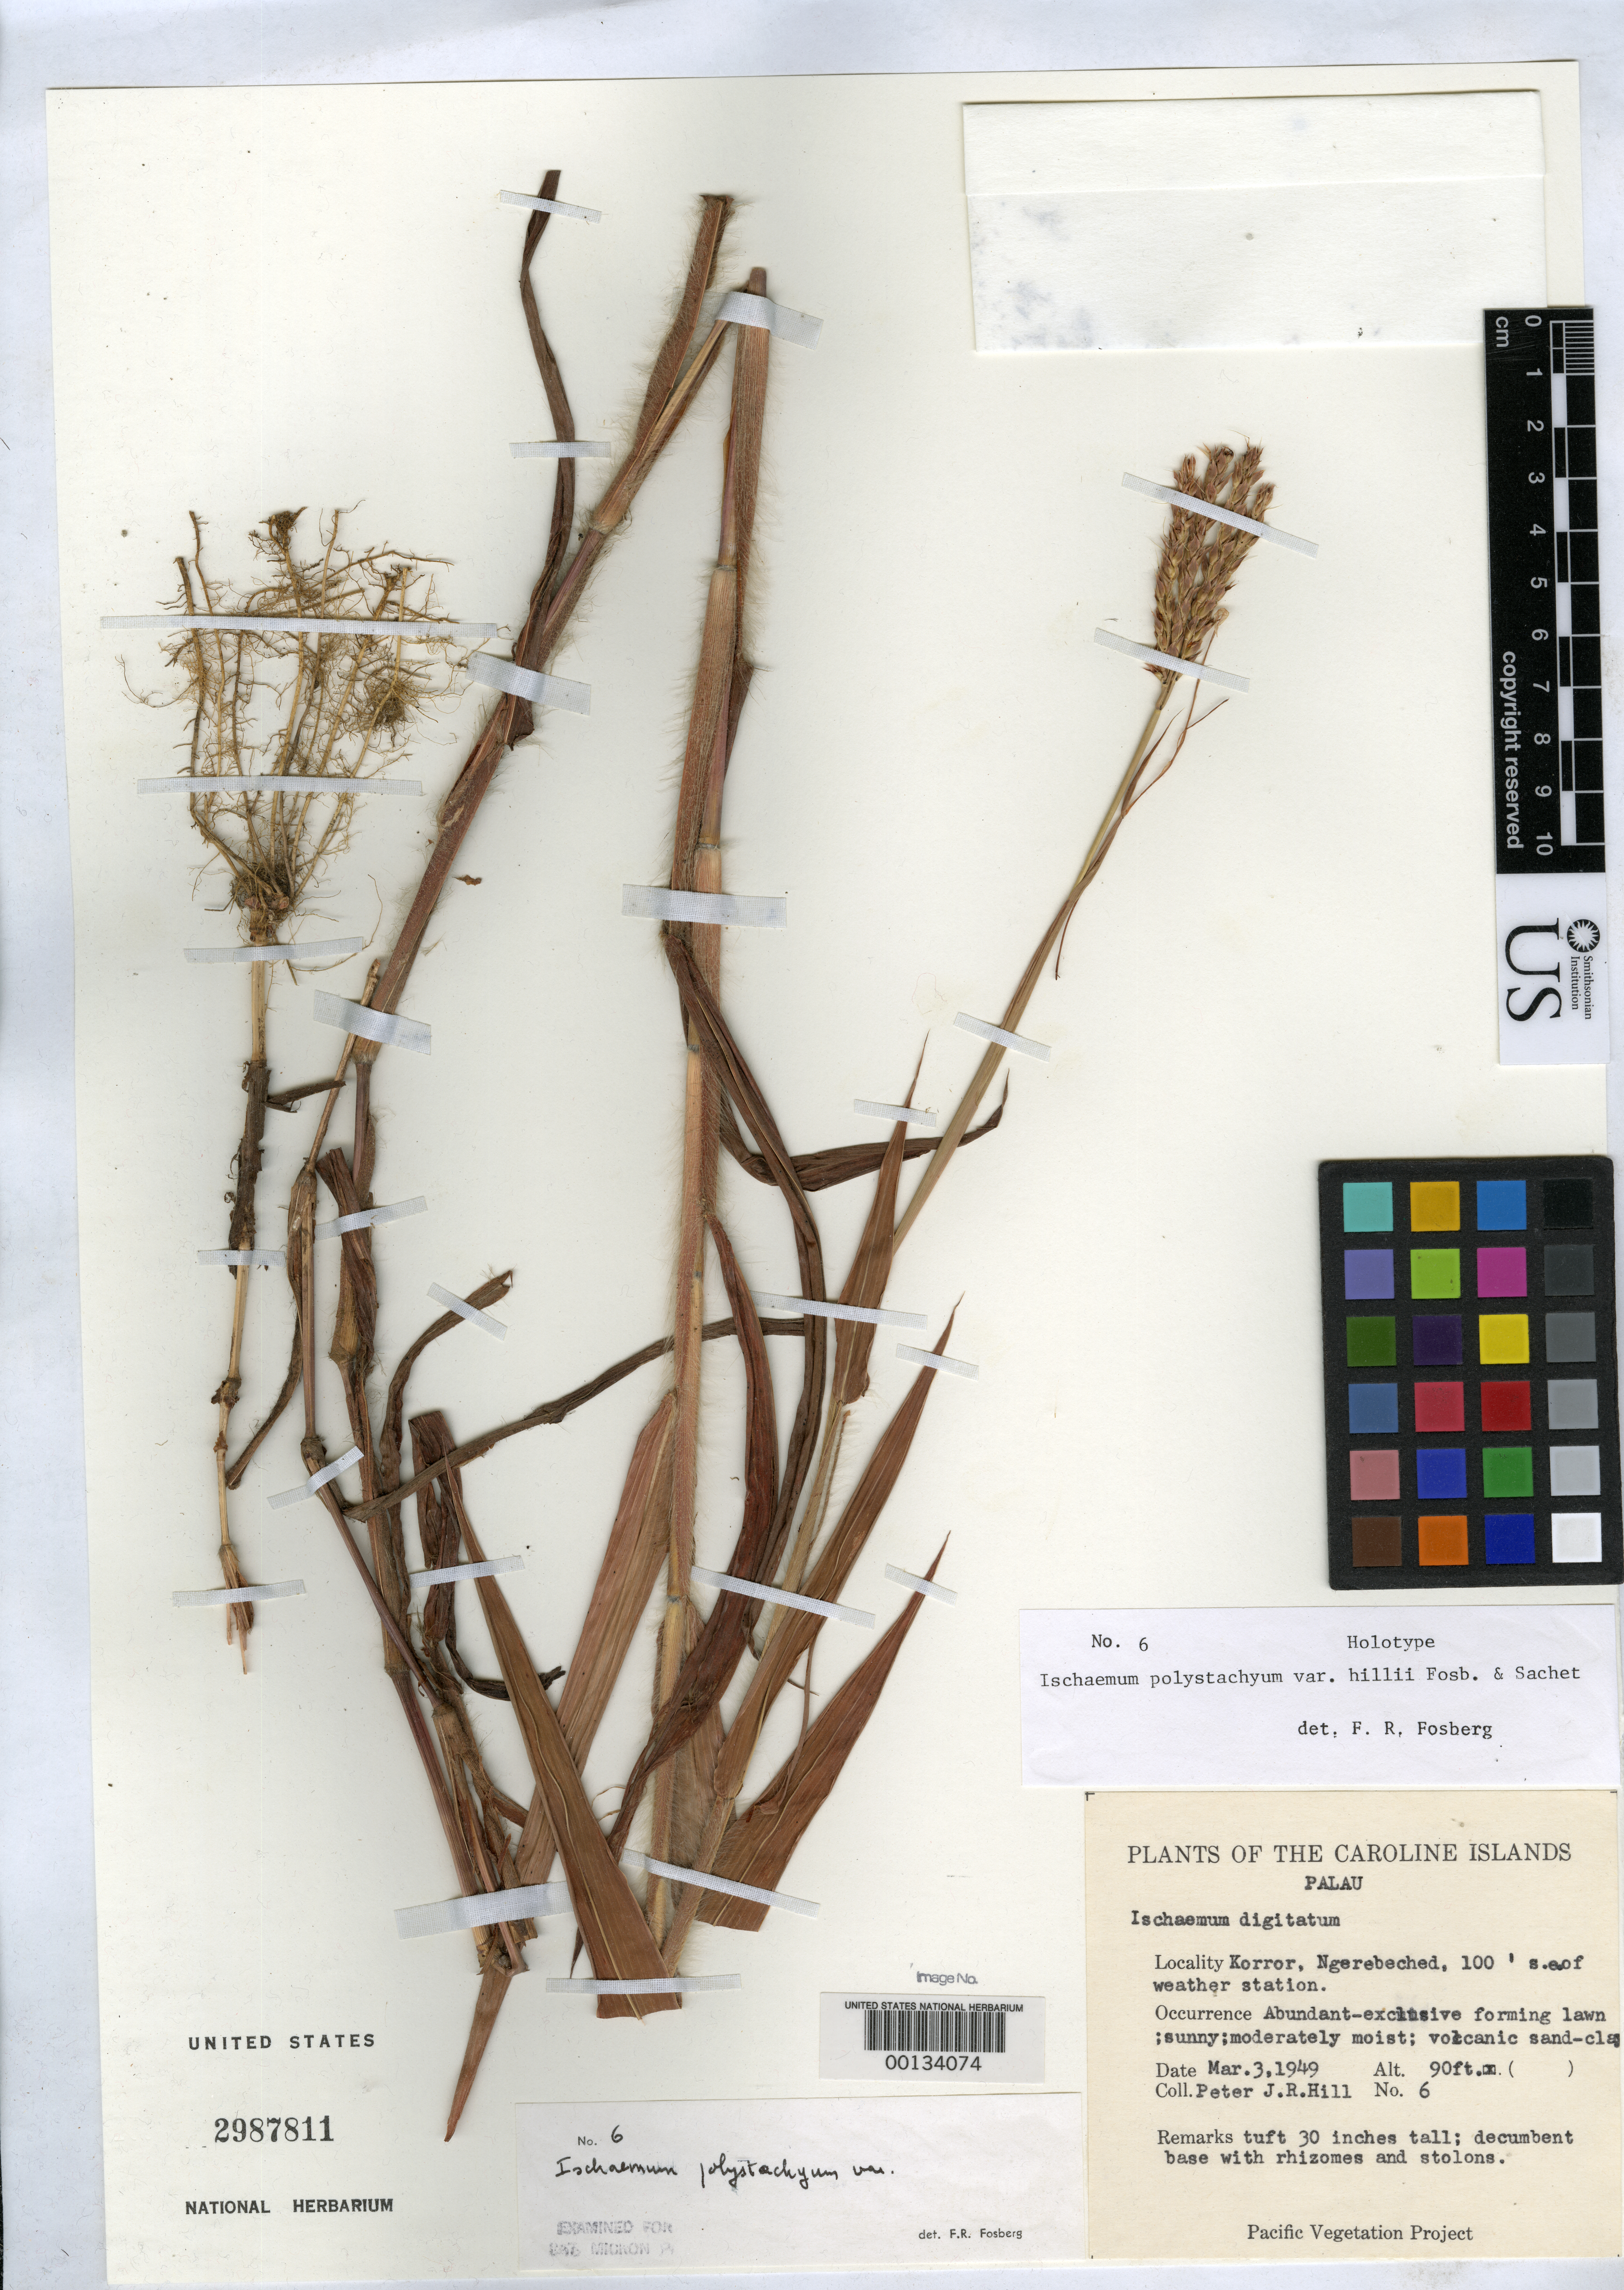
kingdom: Plantae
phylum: Tracheophyta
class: Liliopsida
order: Poales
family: Poaceae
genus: Ischaemum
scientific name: Ischaemum polystachyum var. hillii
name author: Fosberg & Sachet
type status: Holotype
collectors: P. J. R. Hill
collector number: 6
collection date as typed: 03 Mar 1949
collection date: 1949-03-03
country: Palau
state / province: Koror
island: Oreor (Koror)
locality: Ngerebeched.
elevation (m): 27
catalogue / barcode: US 2987811